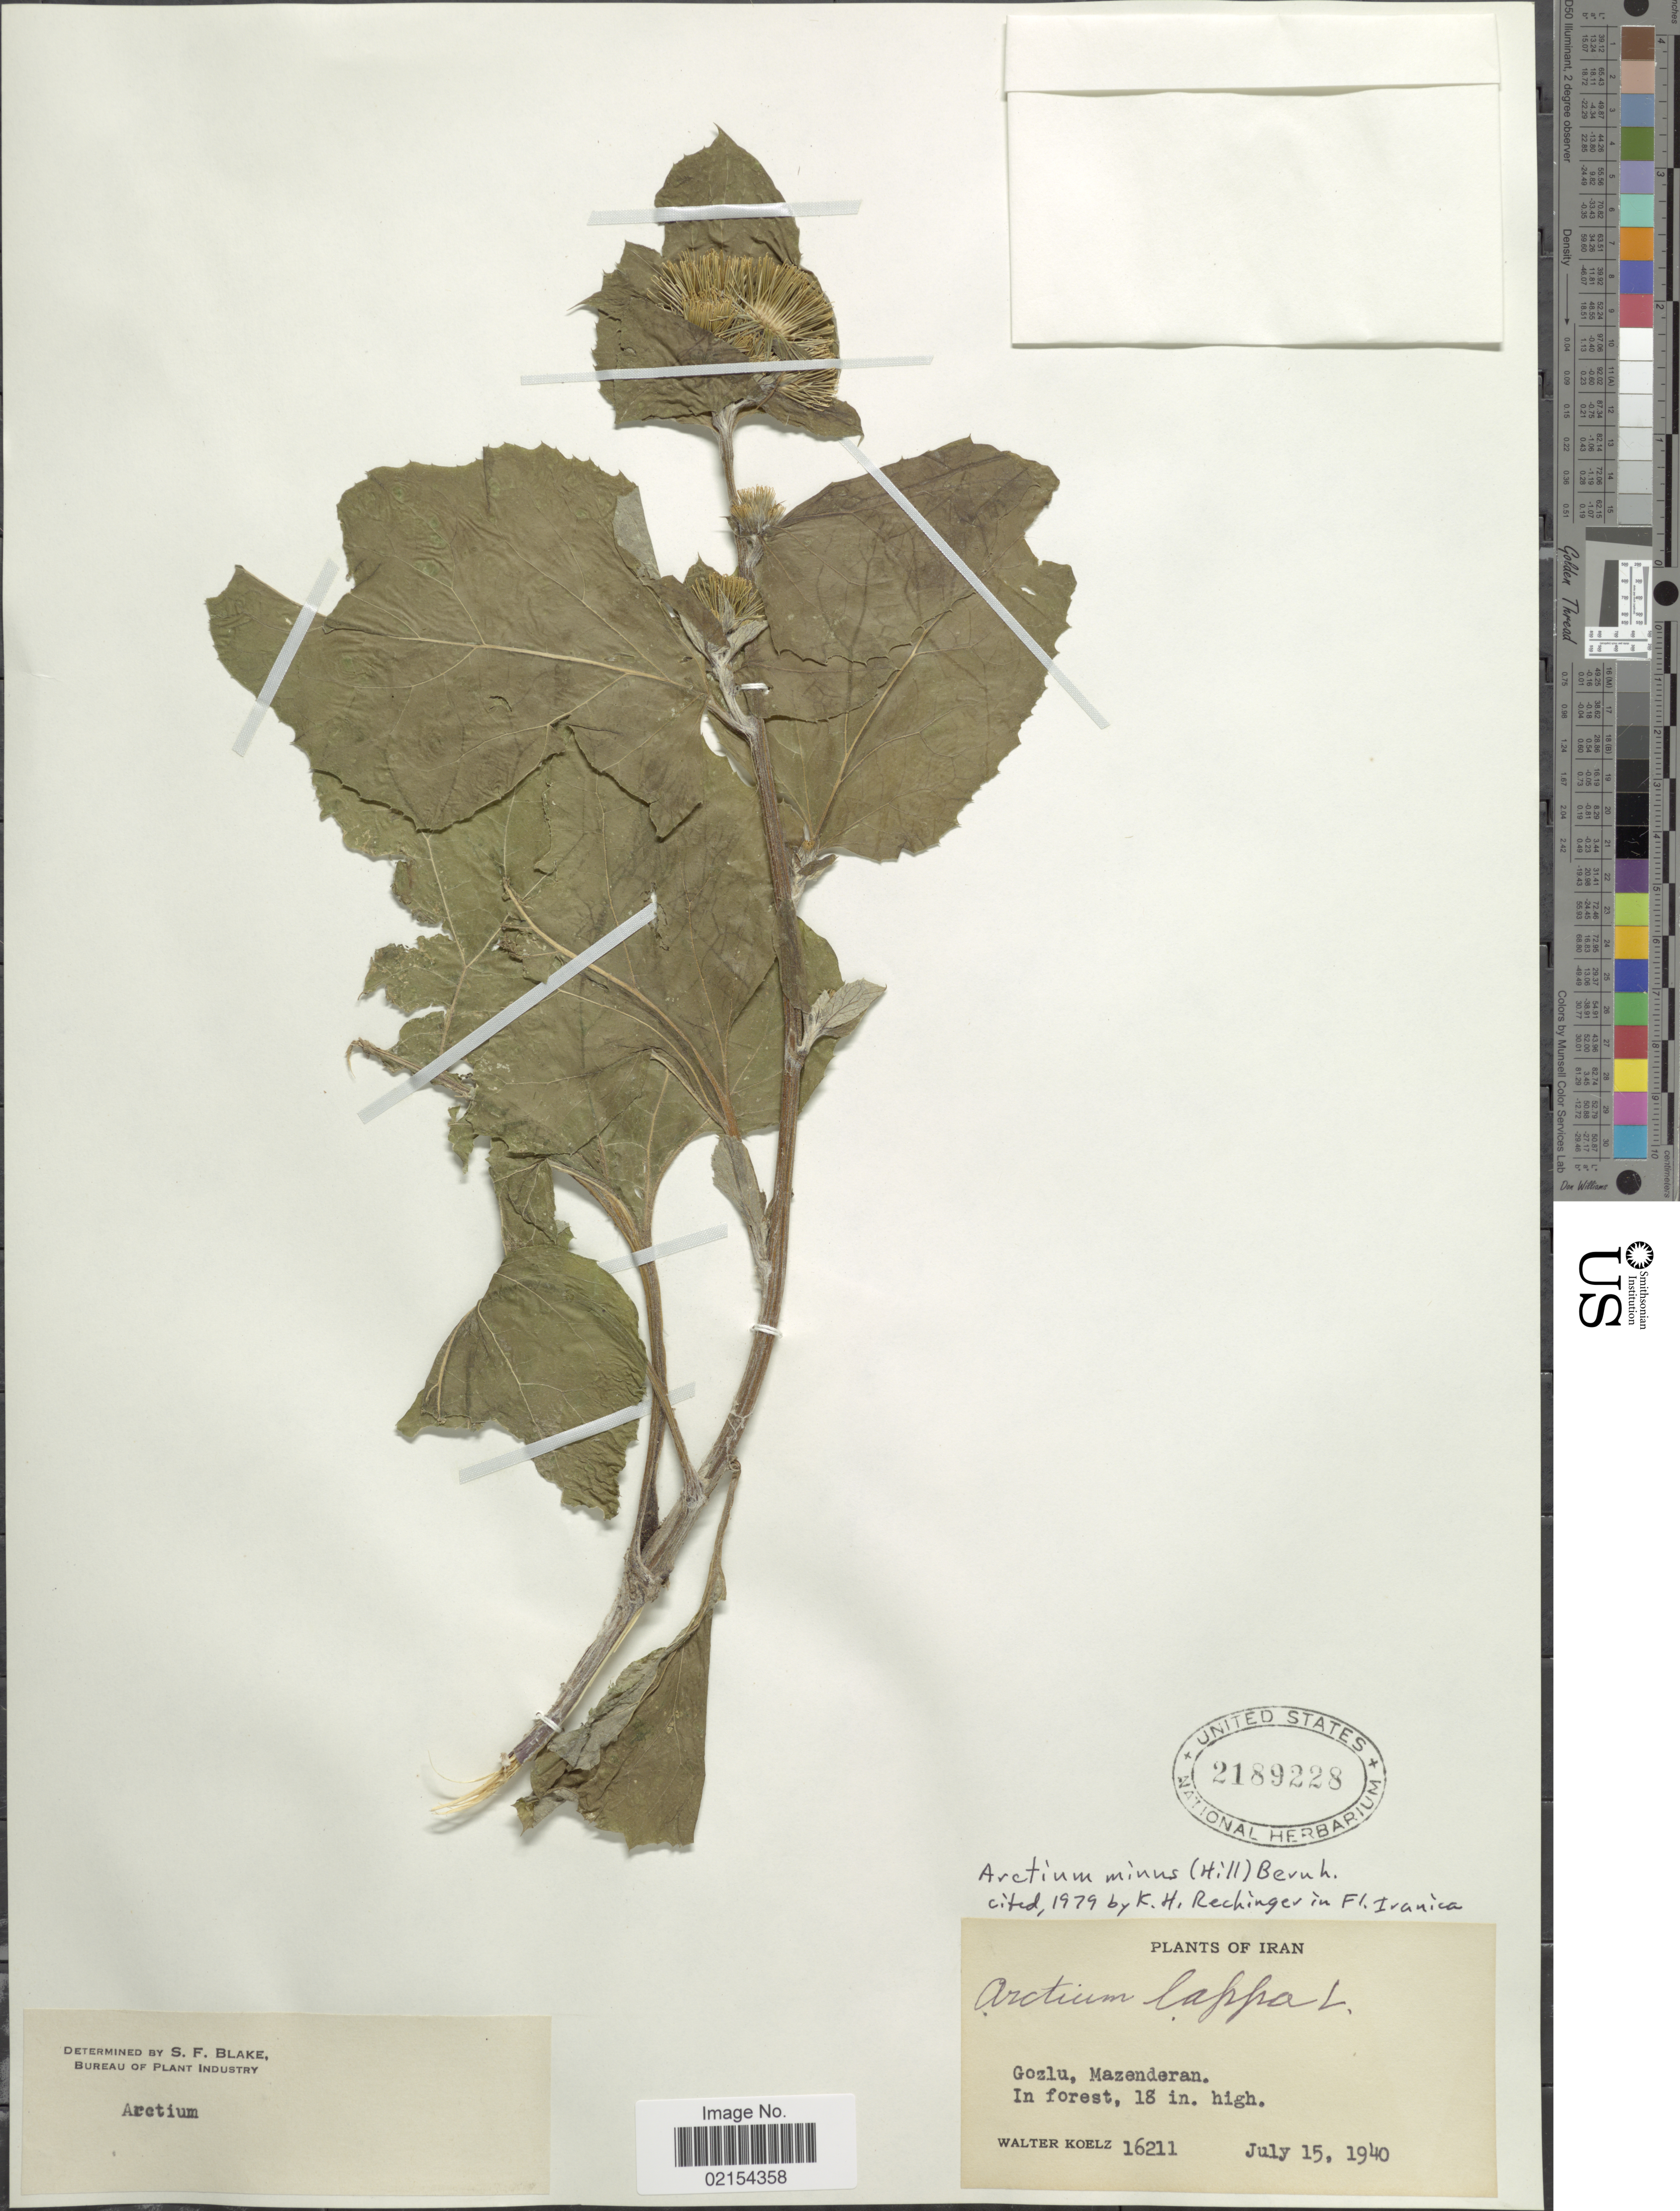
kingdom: Plantae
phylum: Tracheophyta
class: Magnoliopsida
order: Asterales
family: Asteraceae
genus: Arctium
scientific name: Arctium minus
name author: (Hill) Bernh.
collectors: W. N. Koelz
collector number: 16211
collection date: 1940-07-15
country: Iran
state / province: Mazandaran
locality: Gozlu, Mazenderan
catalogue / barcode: US 2189228